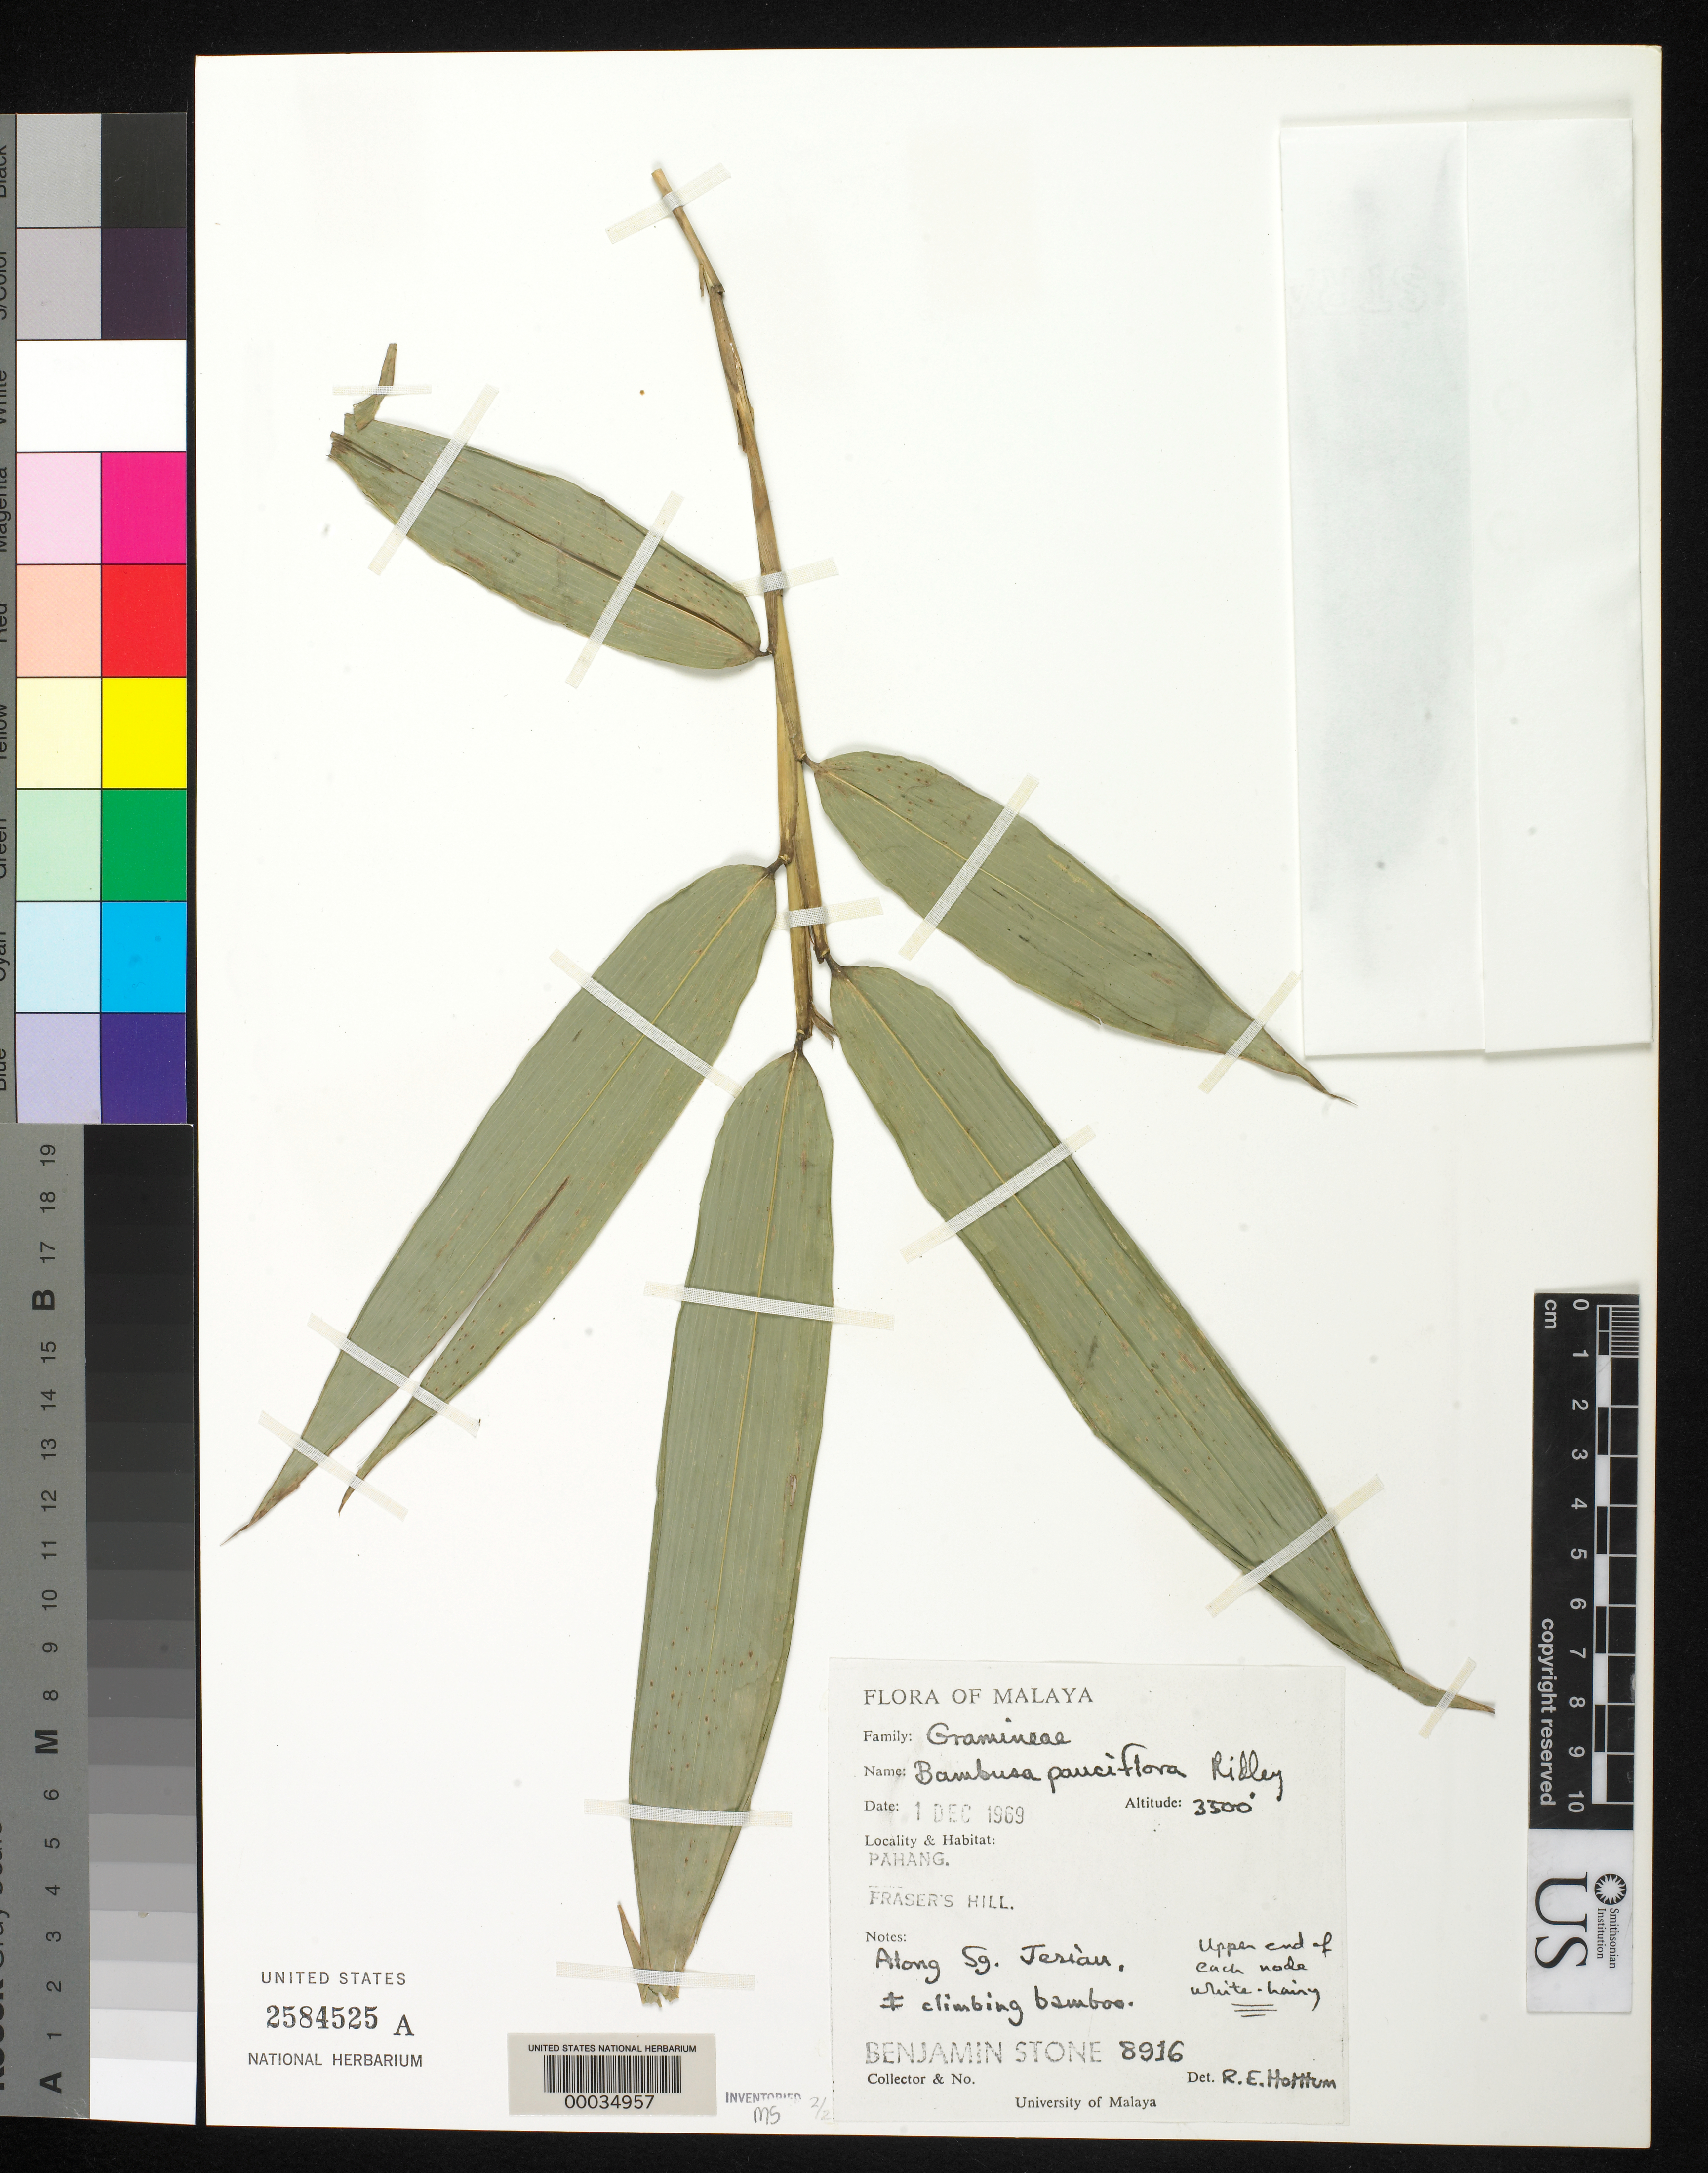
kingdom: Plantae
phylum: Tracheophyta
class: Liliopsida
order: Poales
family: Poaceae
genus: Maclurochloa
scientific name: Maclurochloa montana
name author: (Ridl.) K.M. Wong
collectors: B. C. Stone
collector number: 8916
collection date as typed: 01 Dec 1969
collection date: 1969-12-01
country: Malaysia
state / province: Pahang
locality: Fraser's hill [Malay Peninsula]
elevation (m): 1067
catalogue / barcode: US 2584525A